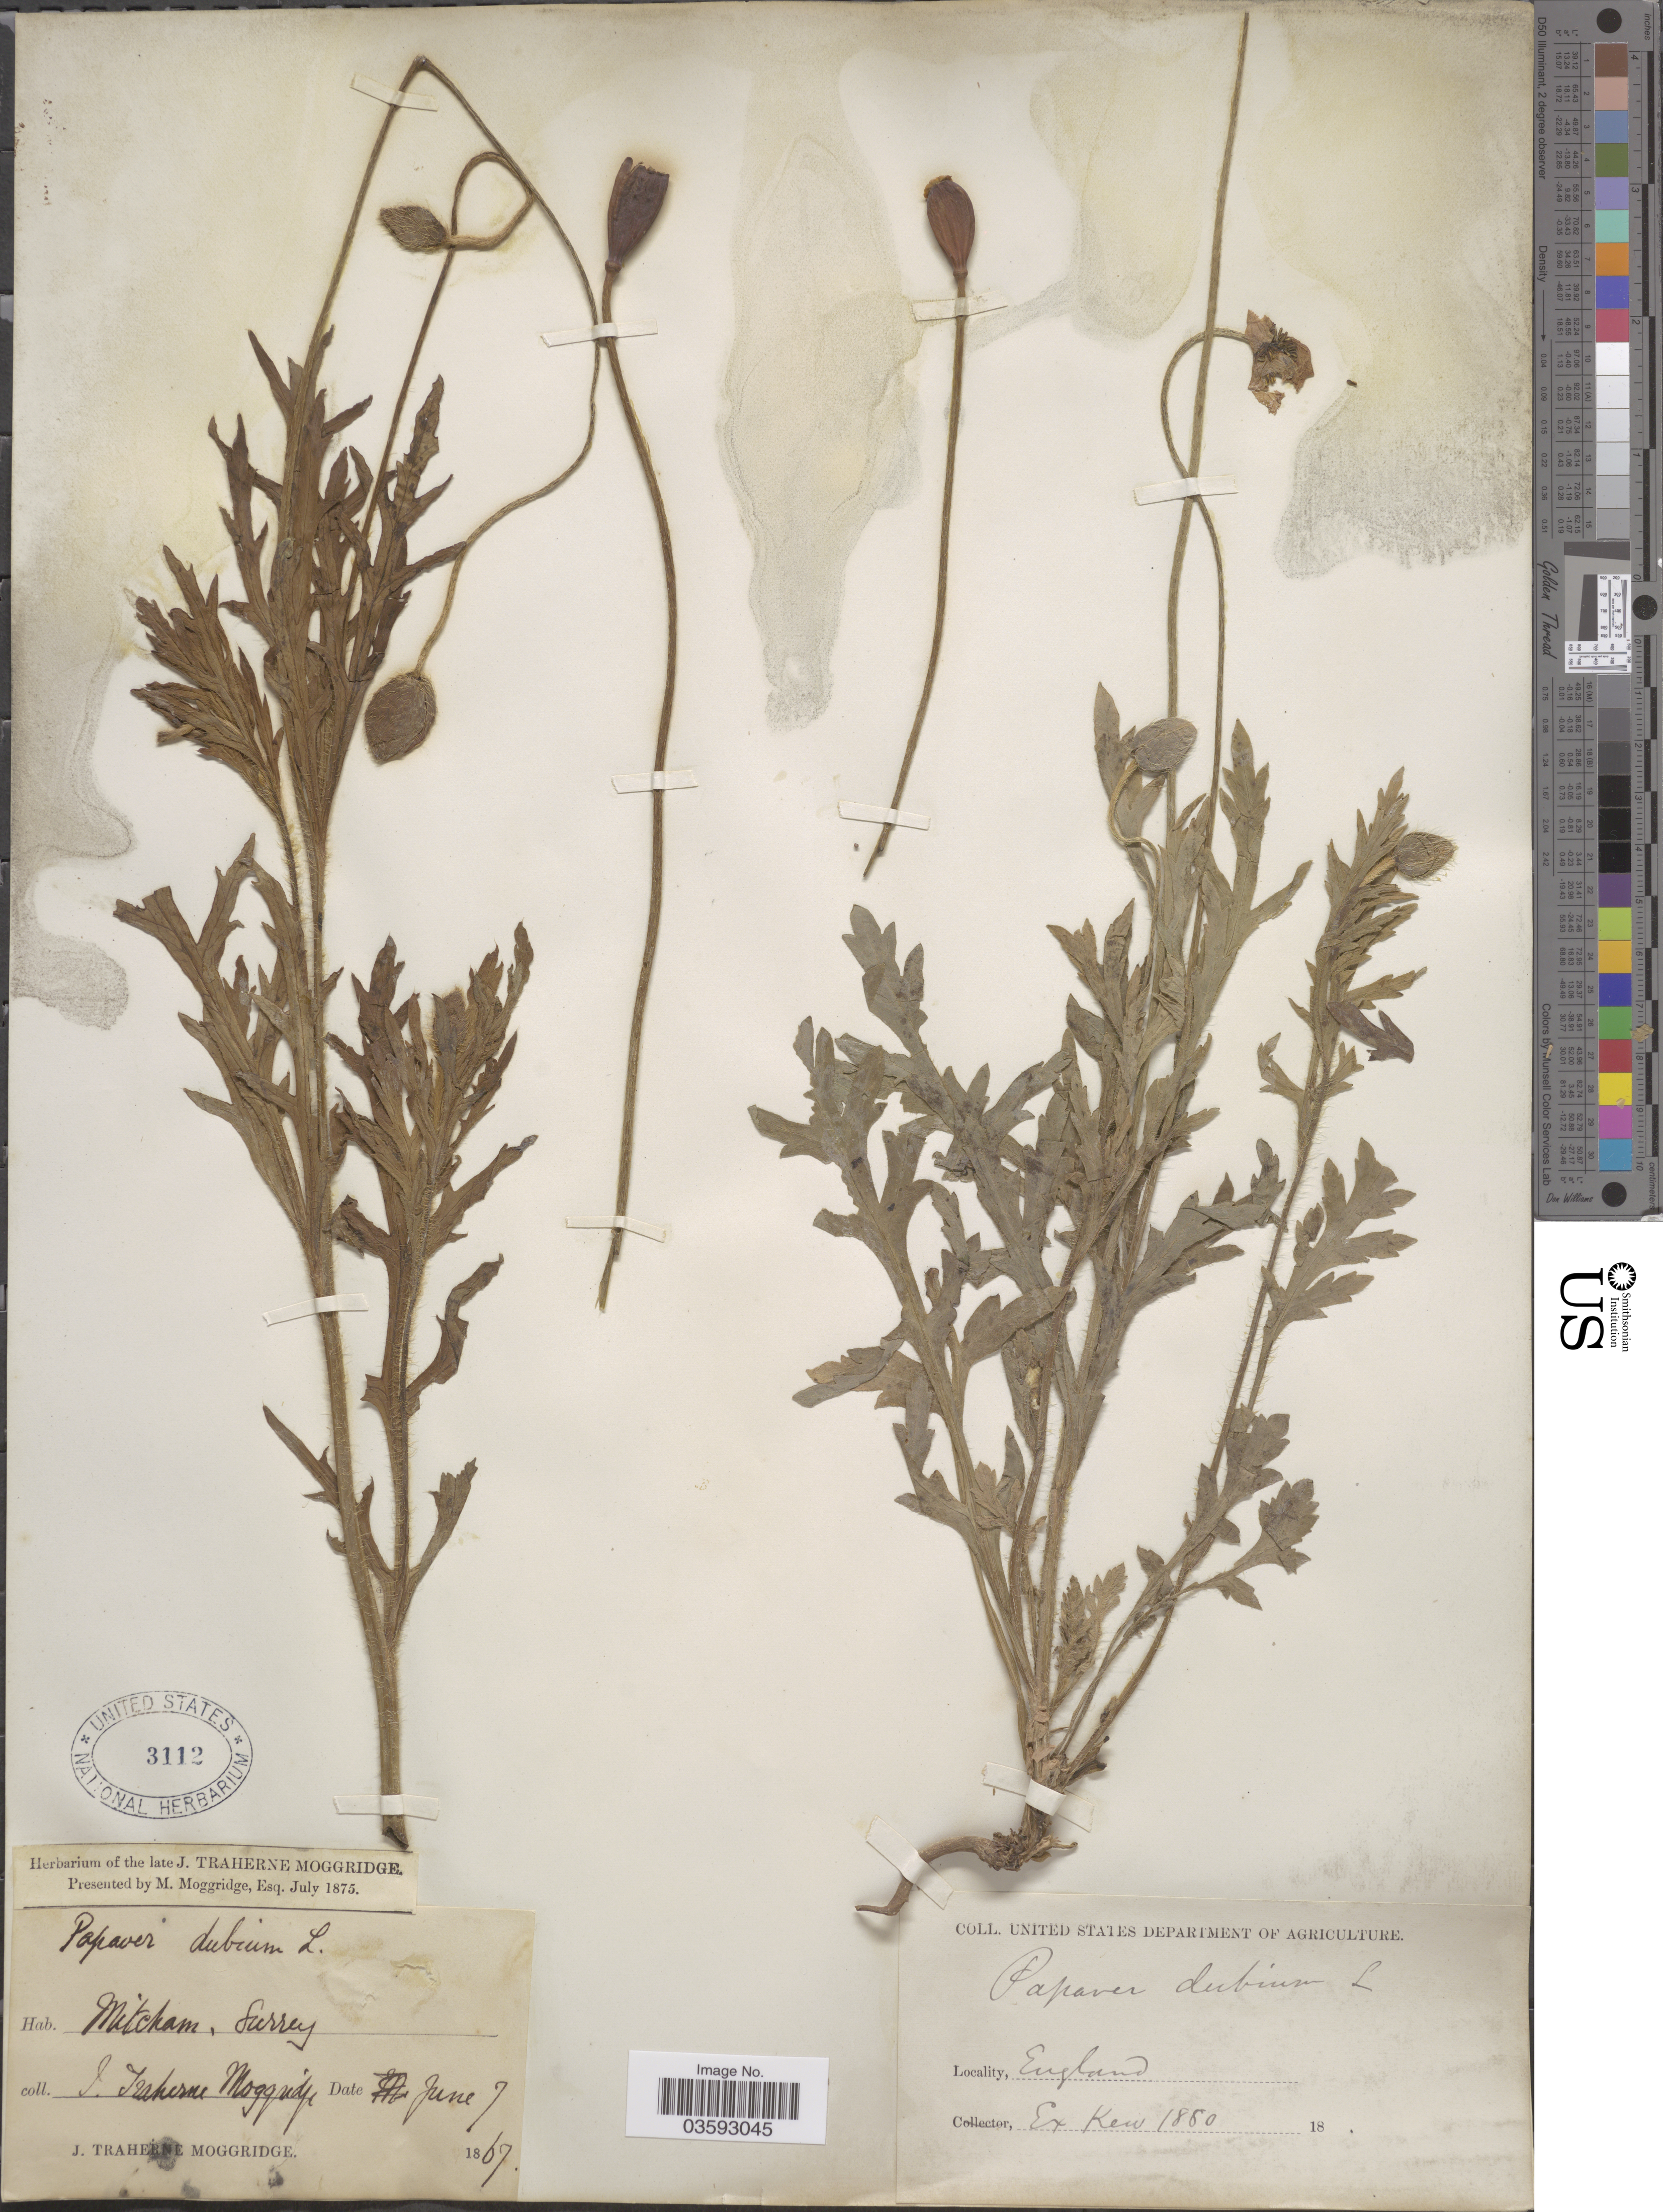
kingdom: Plantae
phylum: Tracheophyta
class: Magnoliopsida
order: Ranunculales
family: Papaveraceae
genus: Papaver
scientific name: Papaver dubium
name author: L.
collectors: J. T. Moggridge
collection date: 1867-06-07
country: United Kingdom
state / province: England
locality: Mitcham, Surrey.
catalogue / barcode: US 3112